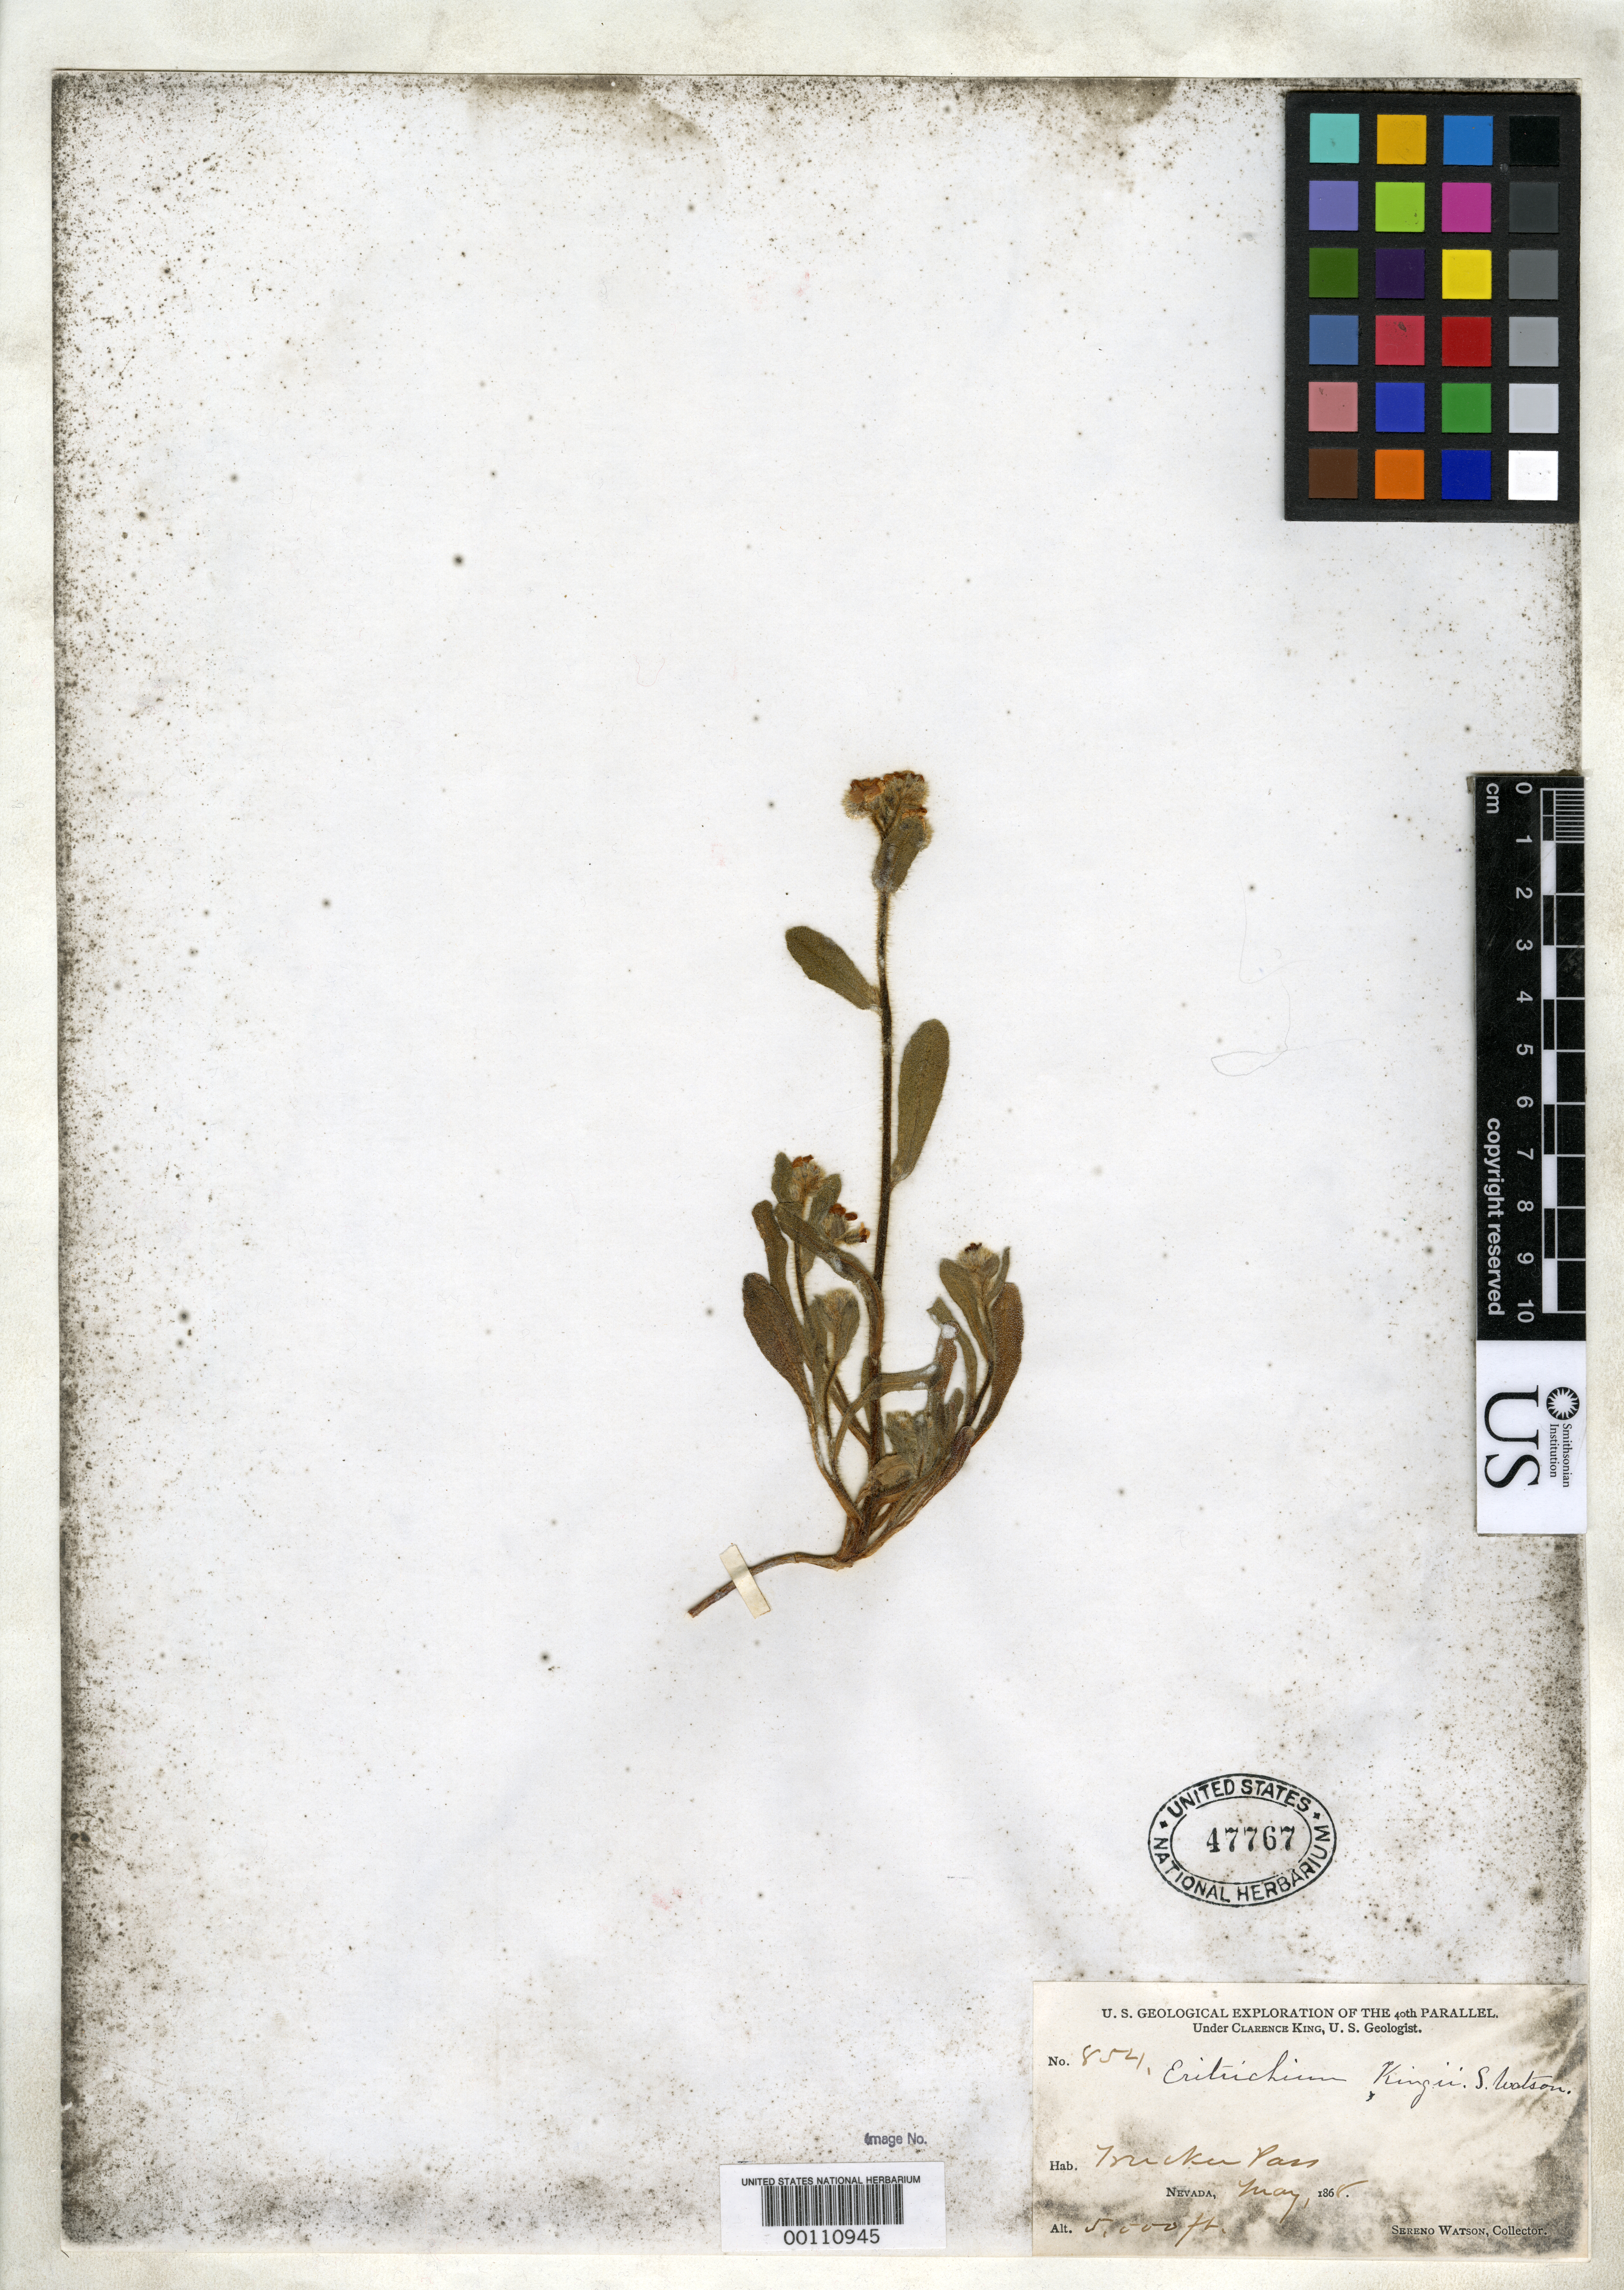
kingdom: Plantae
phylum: Tracheophyta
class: Magnoliopsida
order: Boraginales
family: Boraginaceae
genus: Eritrichium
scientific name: Eritrichium kingii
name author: S. Watson in C. King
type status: Isotype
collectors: S. Watson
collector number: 854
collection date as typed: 1868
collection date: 1868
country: United States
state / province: Nevada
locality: Truckee Pass, Trinity Mts.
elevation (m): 1372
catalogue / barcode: US 47767